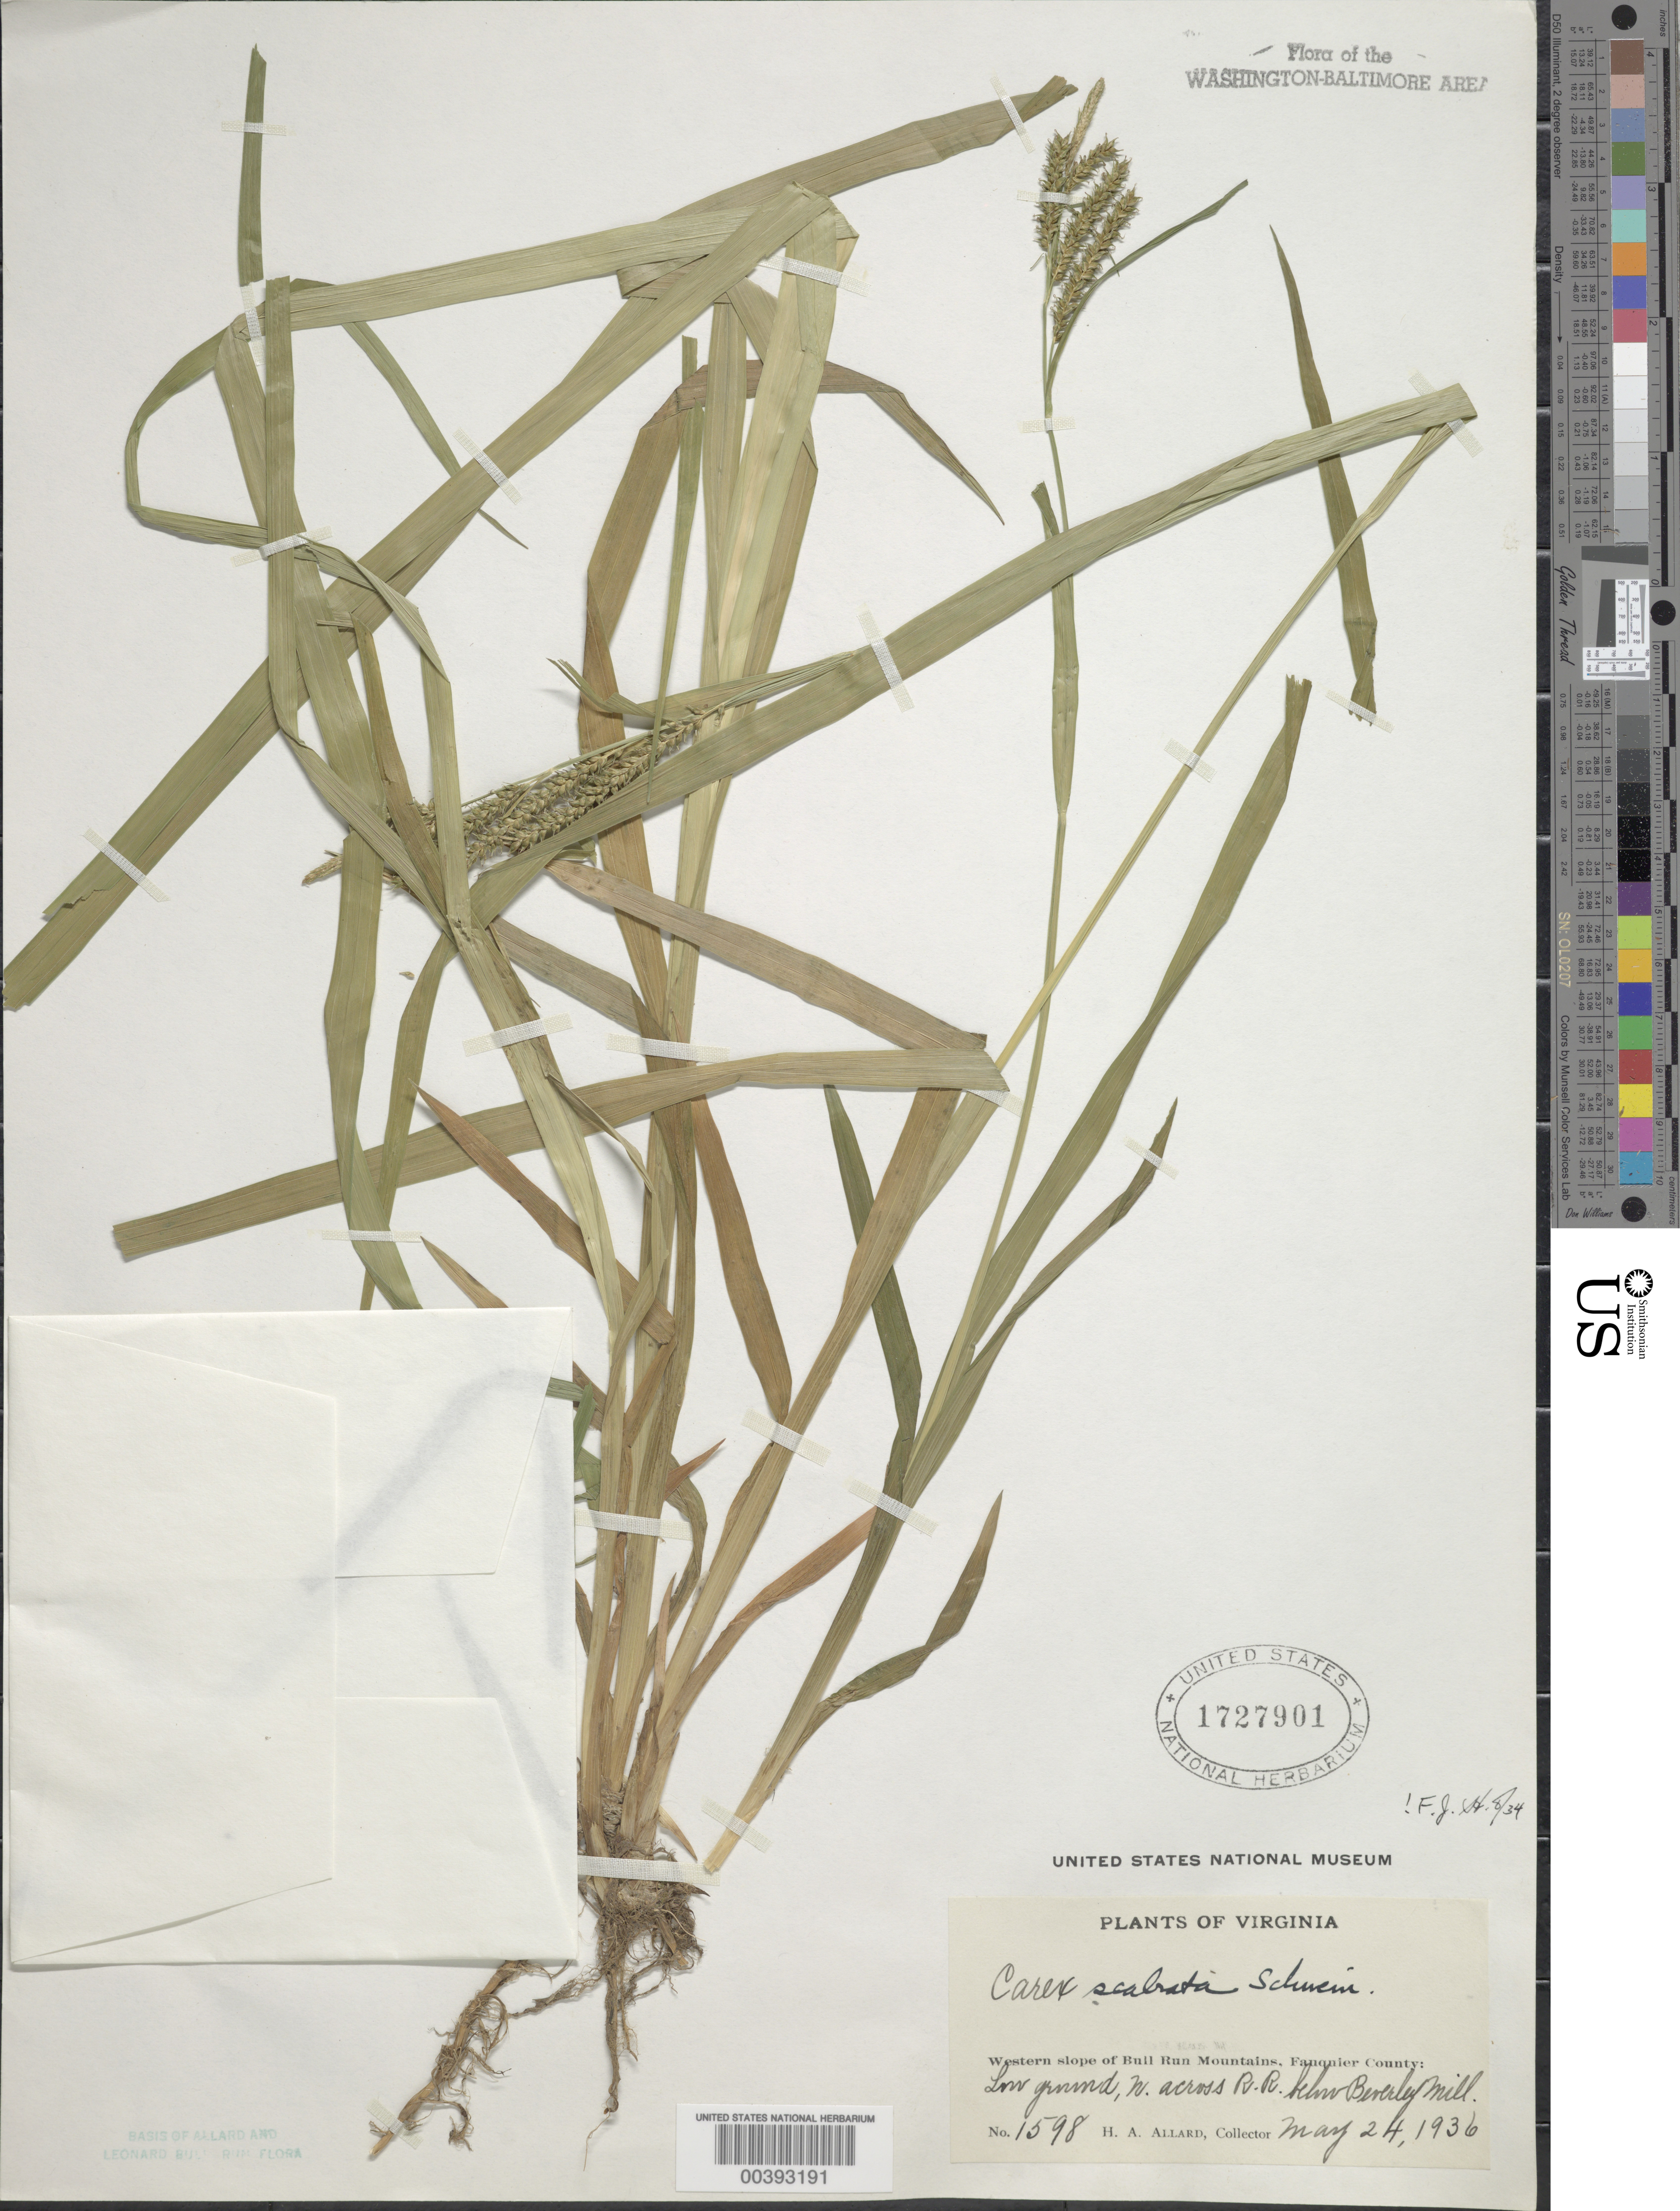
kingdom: Plantae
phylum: Tracheophyta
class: Liliopsida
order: Poales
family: Cyperaceae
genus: Carex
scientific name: Carex scabrata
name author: Schwein.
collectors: H. A. Allard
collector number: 1598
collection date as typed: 24 May 1936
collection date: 1936-05-24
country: United States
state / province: Virginia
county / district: Fauquier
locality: Railroad, below Beverley Mill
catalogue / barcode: US 1727901